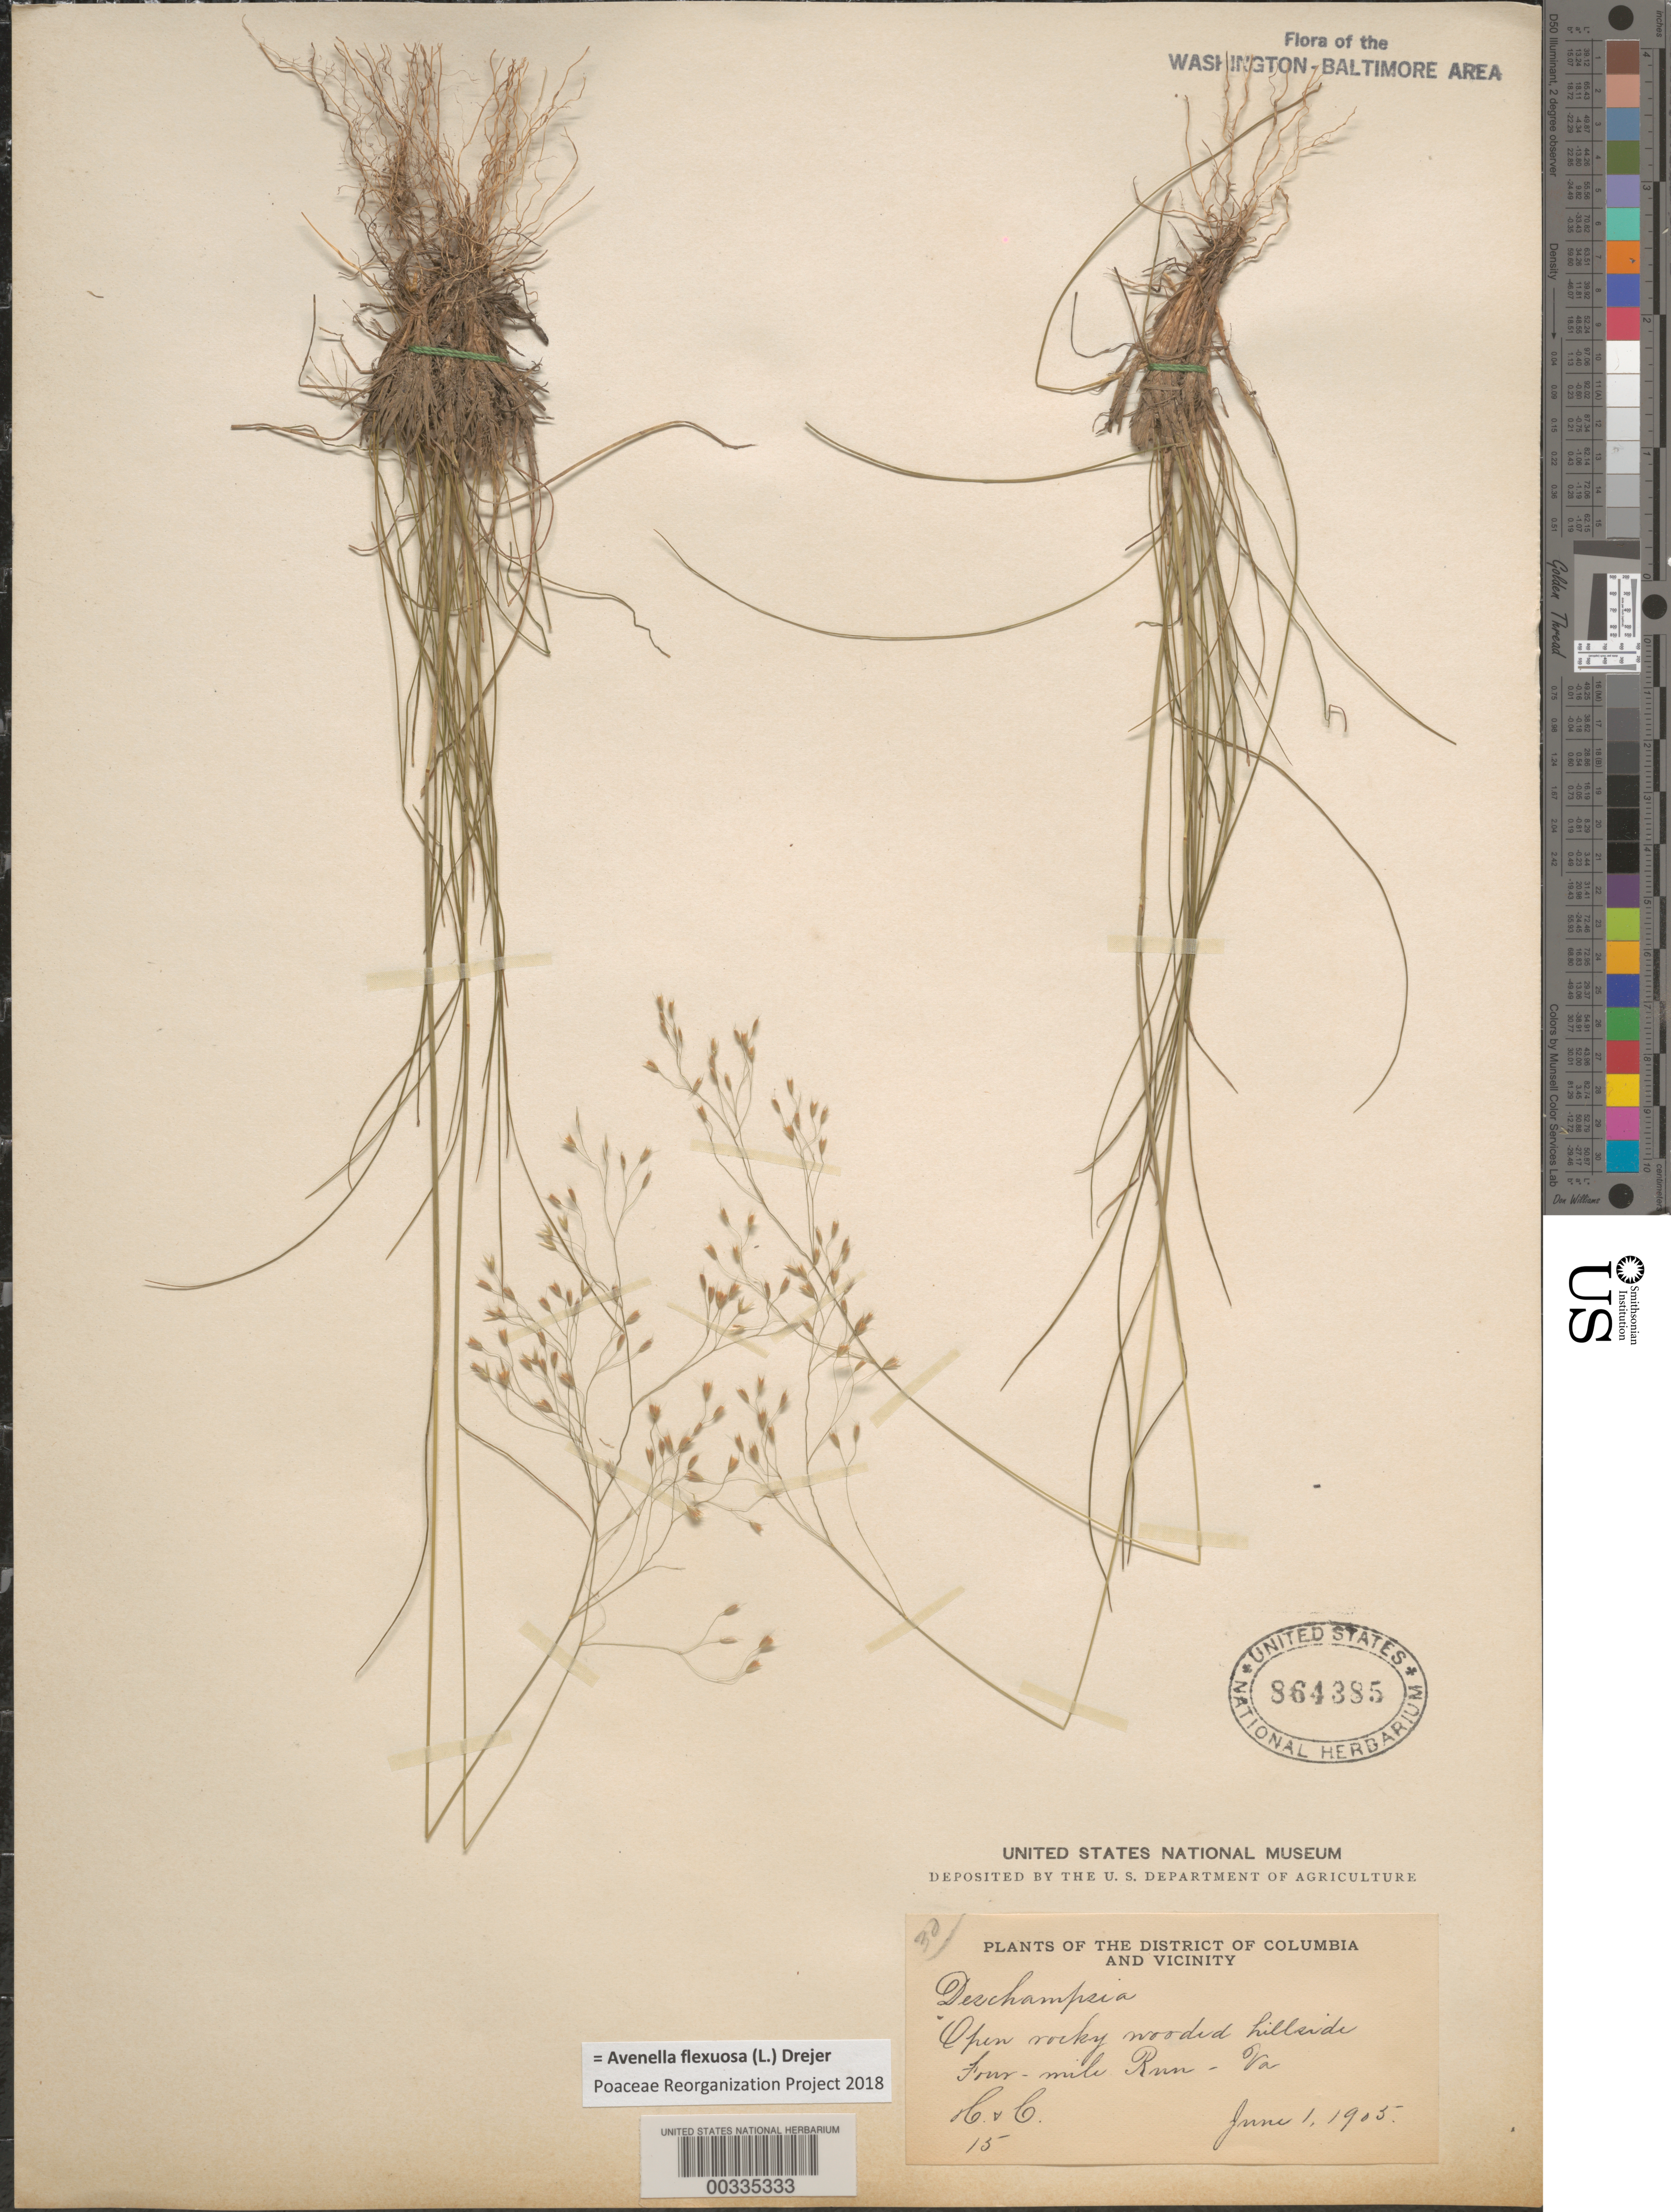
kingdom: Plantae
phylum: Tracheophyta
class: Liliopsida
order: Poales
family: Poaceae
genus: Avenella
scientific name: Avenella flexuosa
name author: (L.) Drejer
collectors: A. S. Hitchcock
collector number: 15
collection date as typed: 01 Jun 1905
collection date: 1905-06-01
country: United States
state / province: Virginia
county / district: Arlington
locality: Four Mile Run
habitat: Open rocky wooded hillside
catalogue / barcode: US 864385